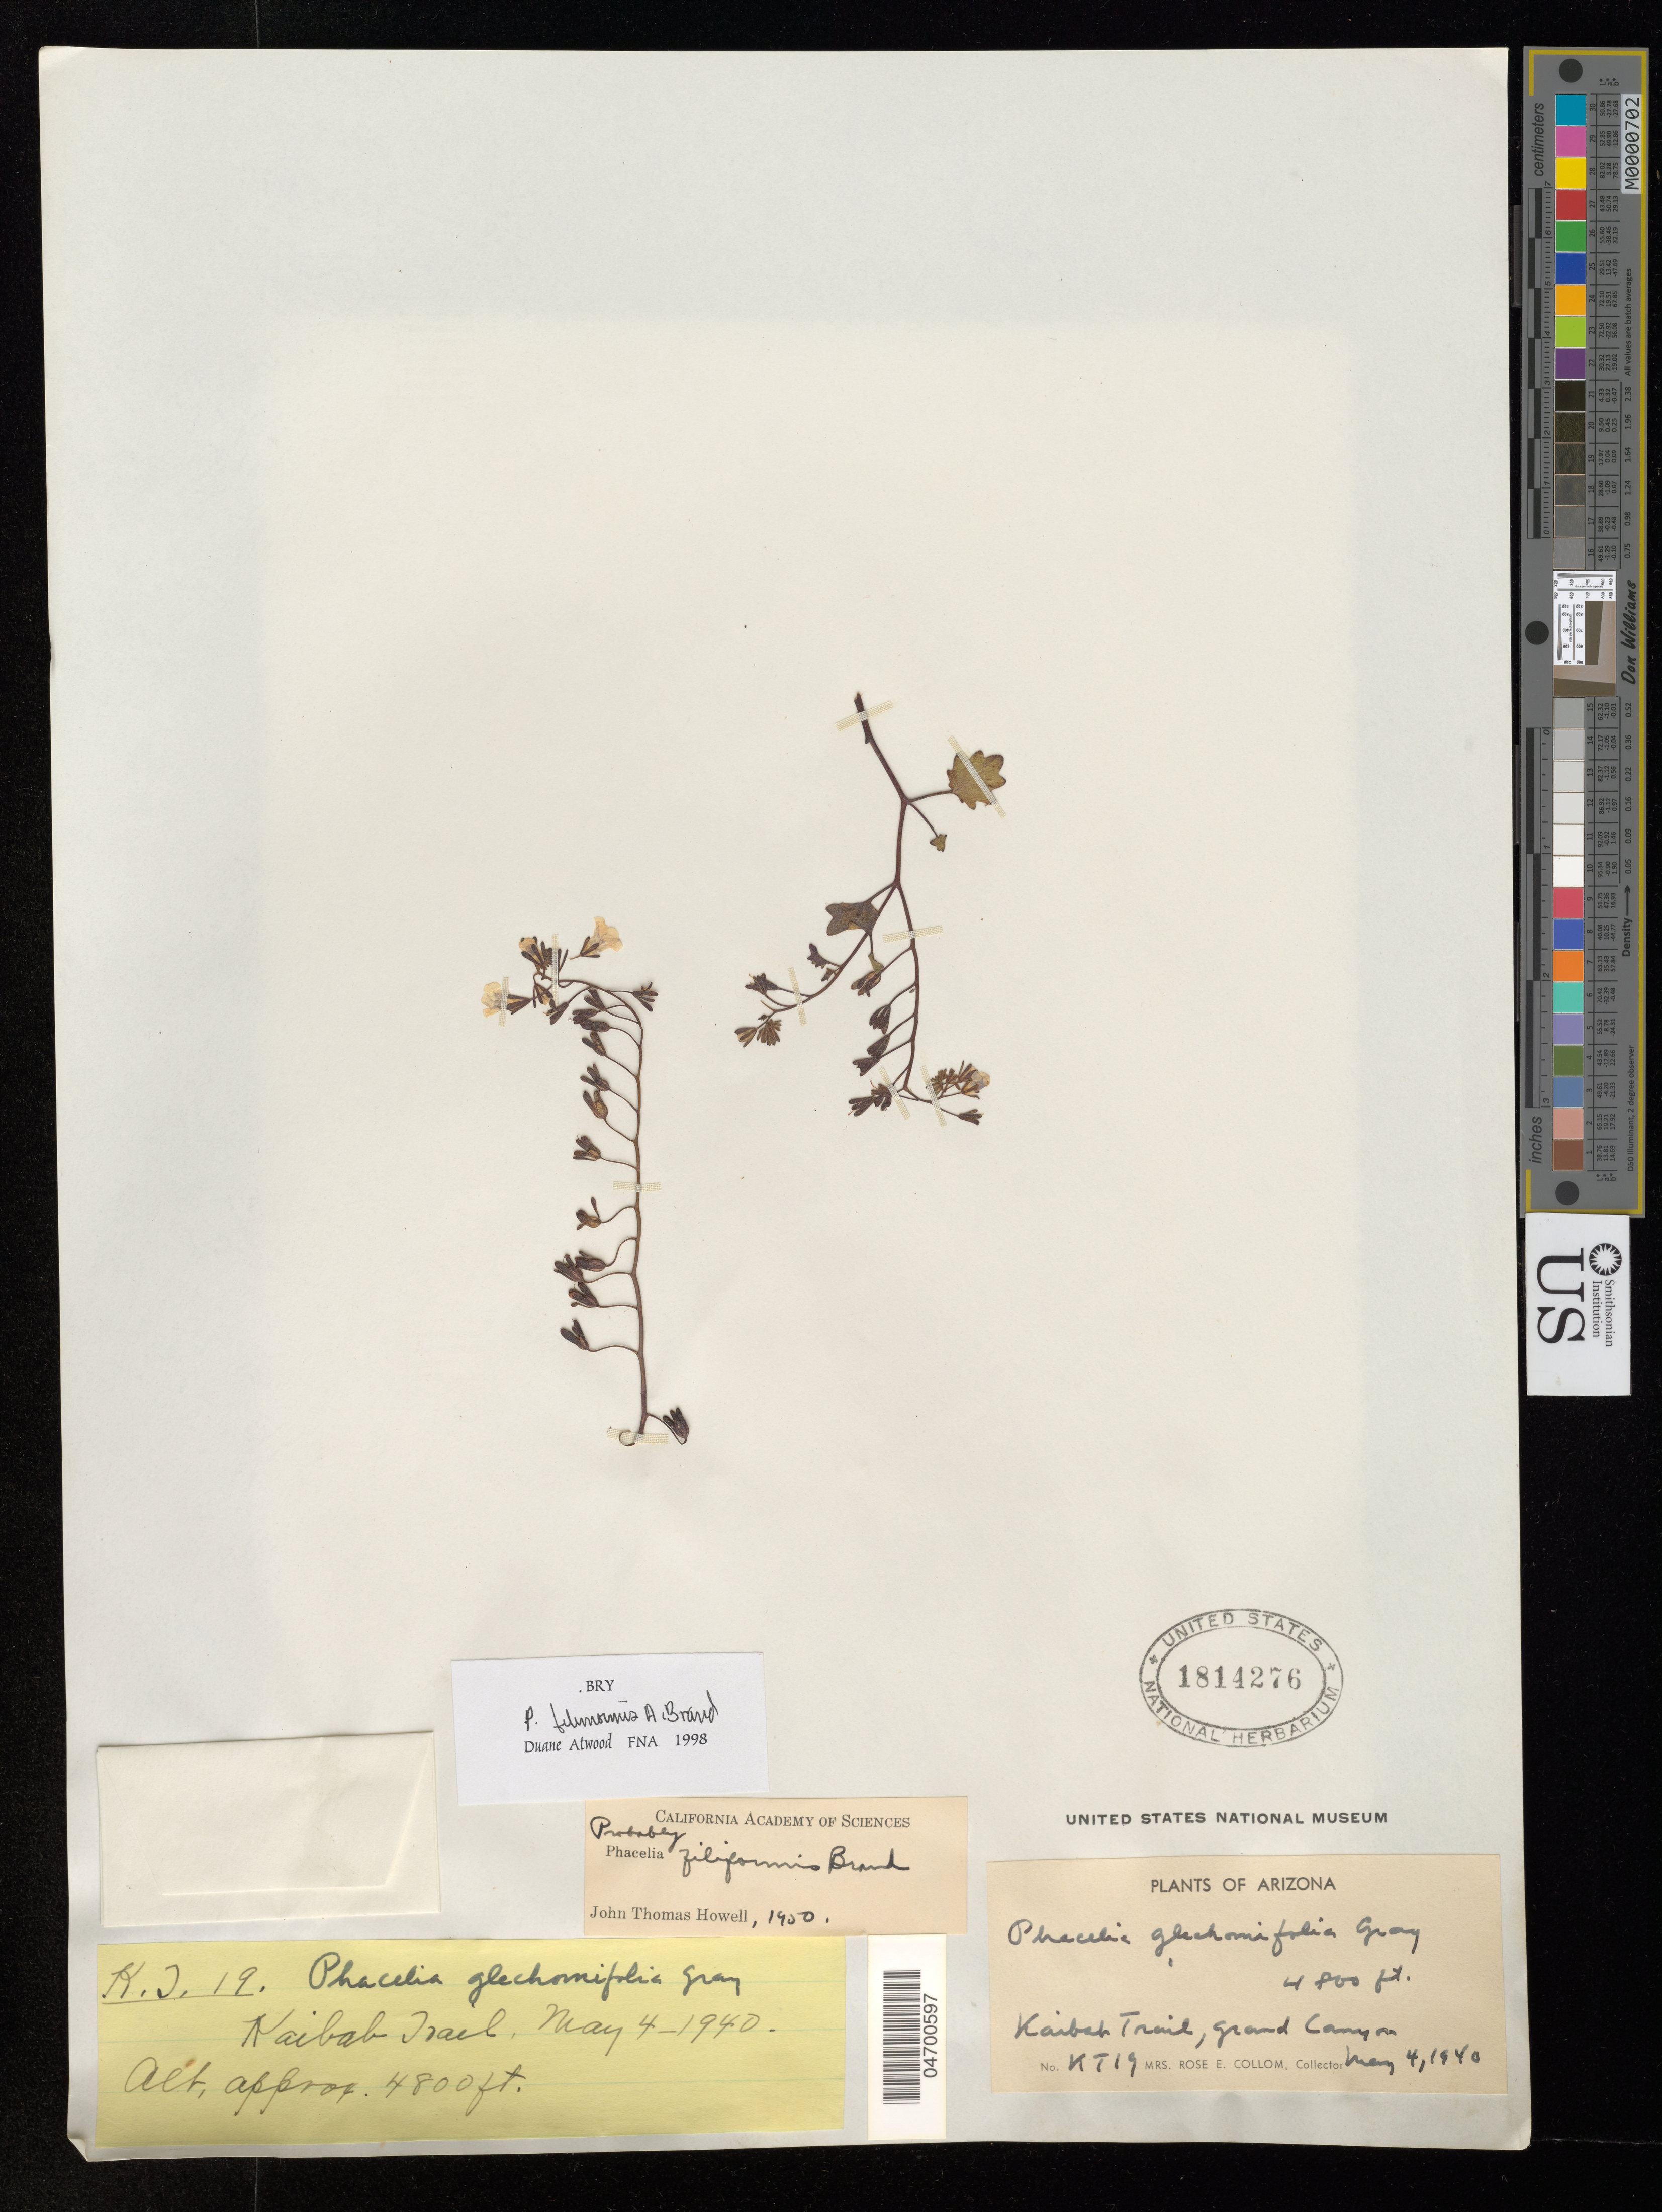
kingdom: Plantae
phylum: Tracheophyta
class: Magnoliopsida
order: Boraginales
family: Hydrophyllaceae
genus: Phacelia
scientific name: Phacelia filiformis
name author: Brand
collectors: R. E. Collom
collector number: KT19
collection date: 1940-05-04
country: United States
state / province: Arizona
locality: Kaibab Trail, Grand Canyon.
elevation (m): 1463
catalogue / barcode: US 1814276